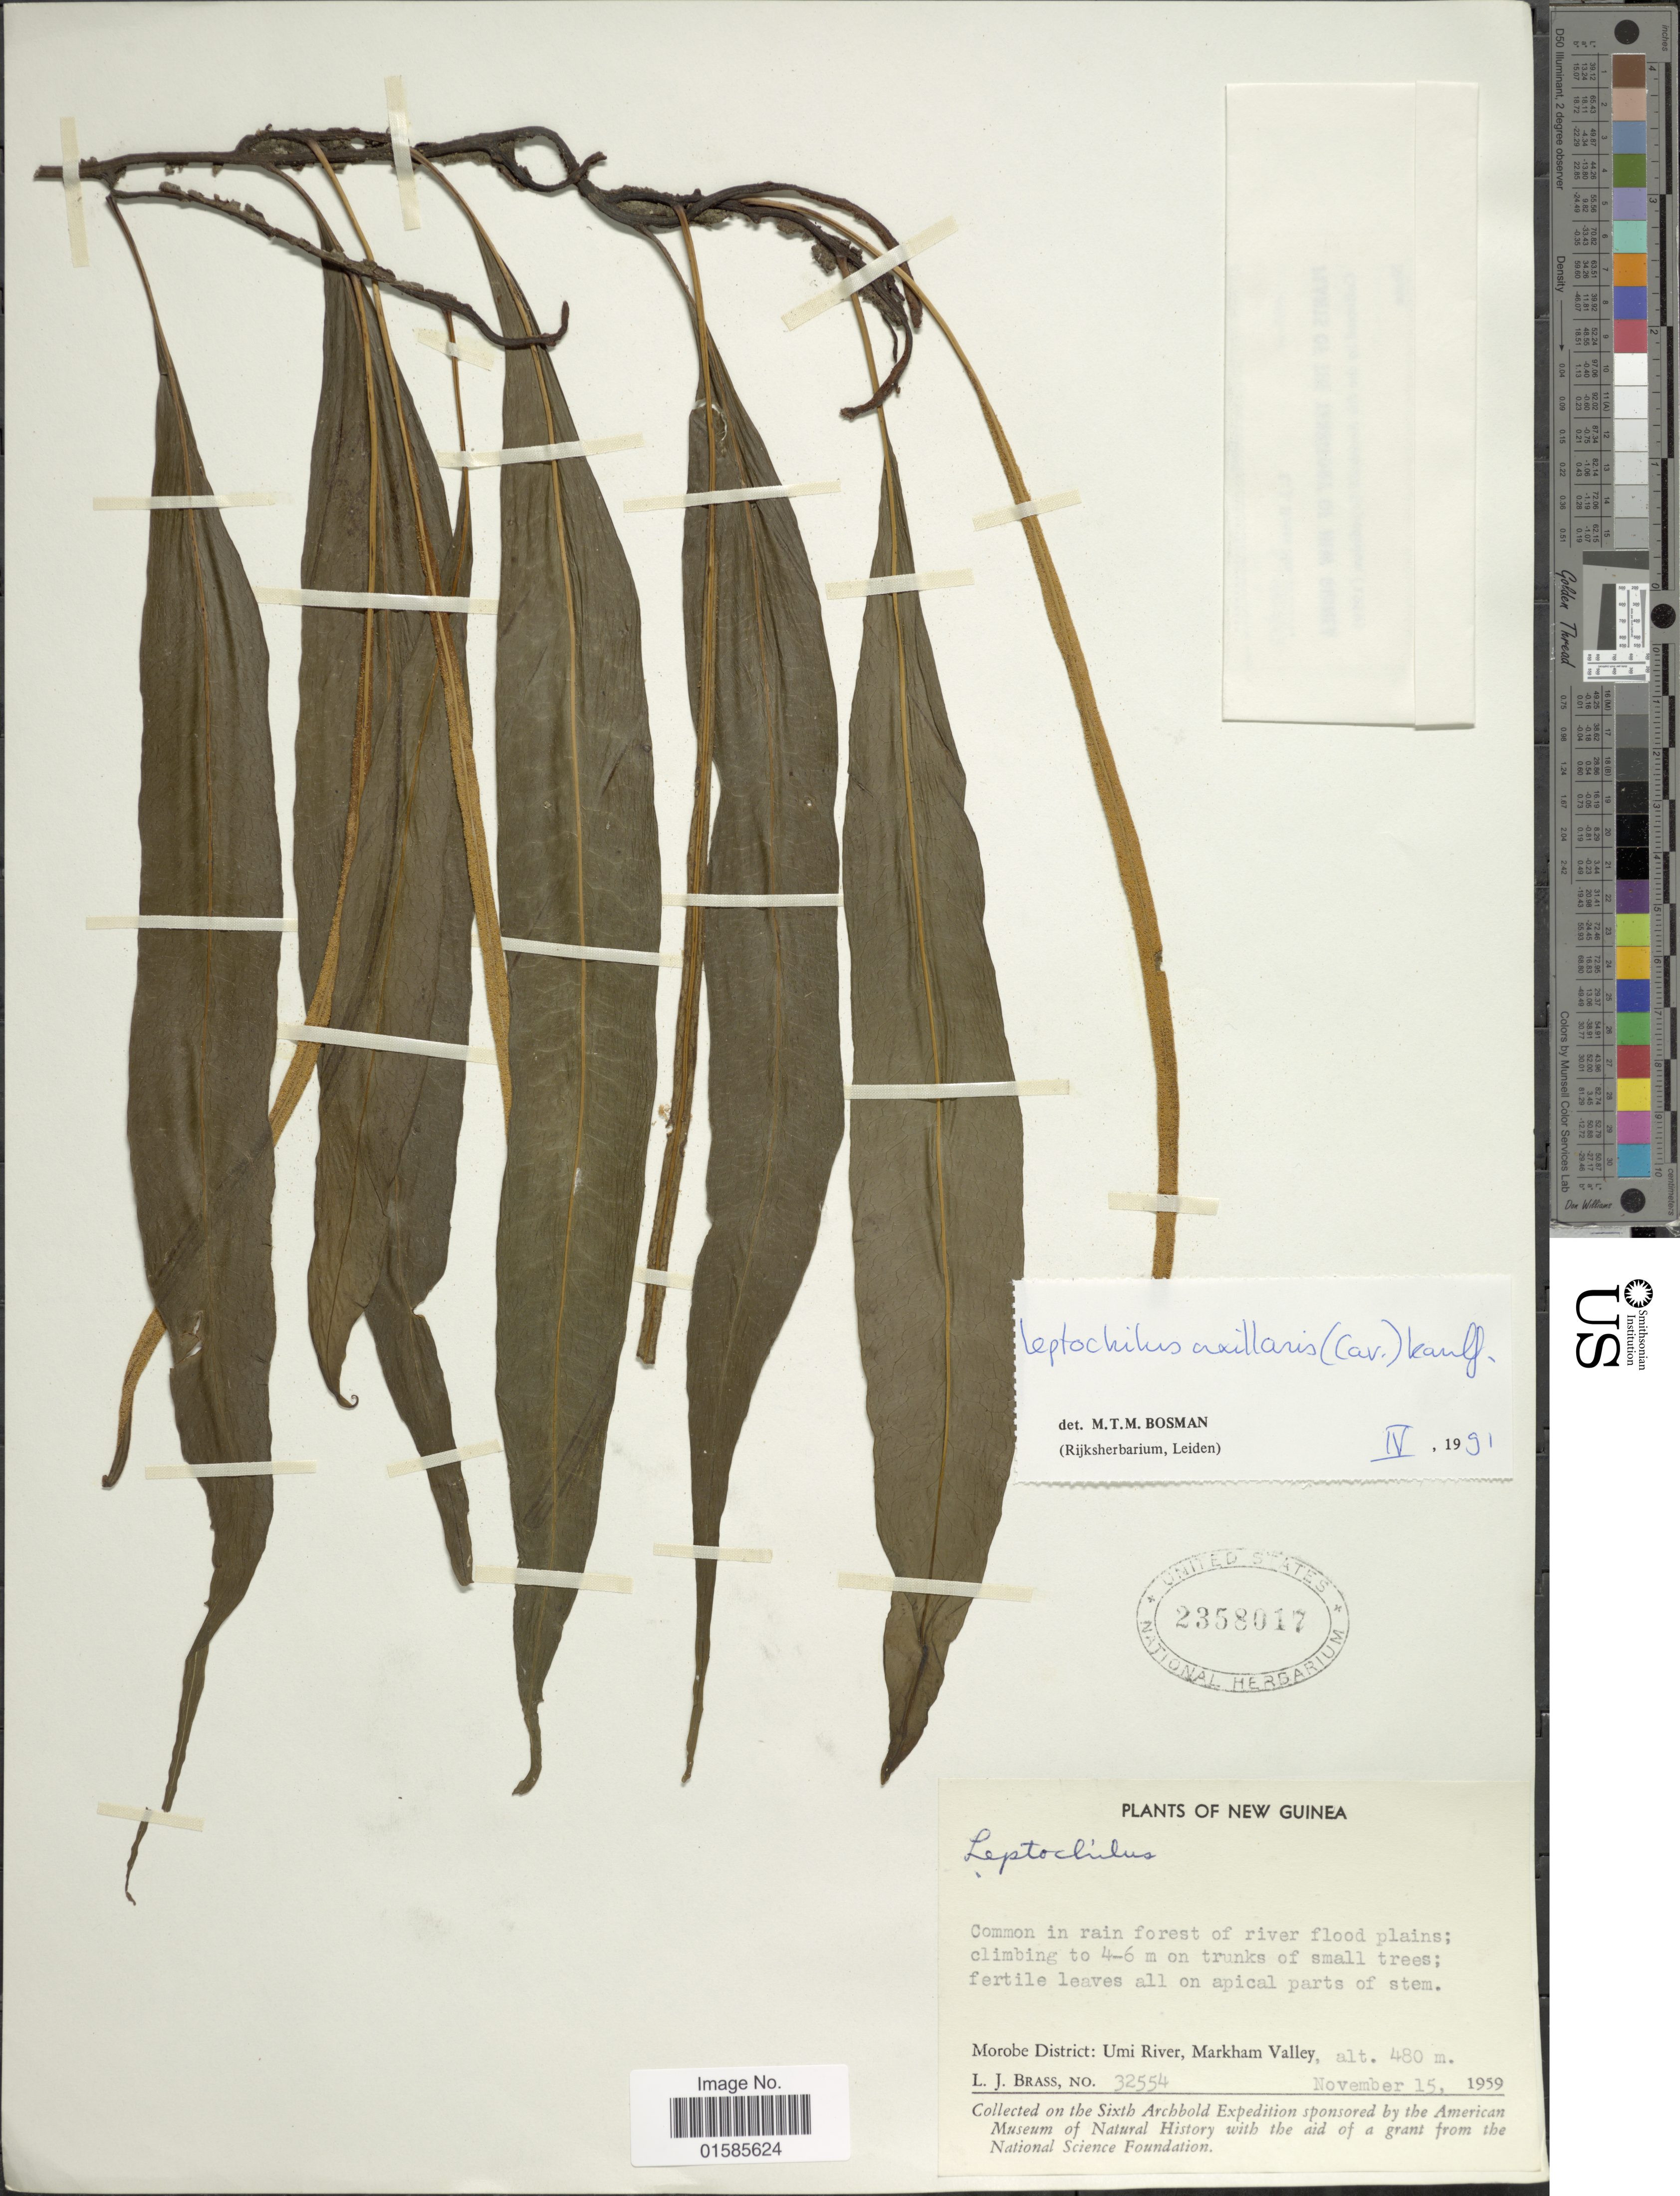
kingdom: Plantae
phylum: Tracheophyta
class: Polypodiopsida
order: Polypodiales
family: Polypodiaceae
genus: Leptochilus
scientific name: Leptochilus axillaris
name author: (Cav.) Kaulf.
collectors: L. J. Brass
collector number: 32554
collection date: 1959-11-15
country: Papua New Guinea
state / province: Morobe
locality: Morobe District: Umi River, Markham Valley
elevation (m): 480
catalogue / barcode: US 2358017